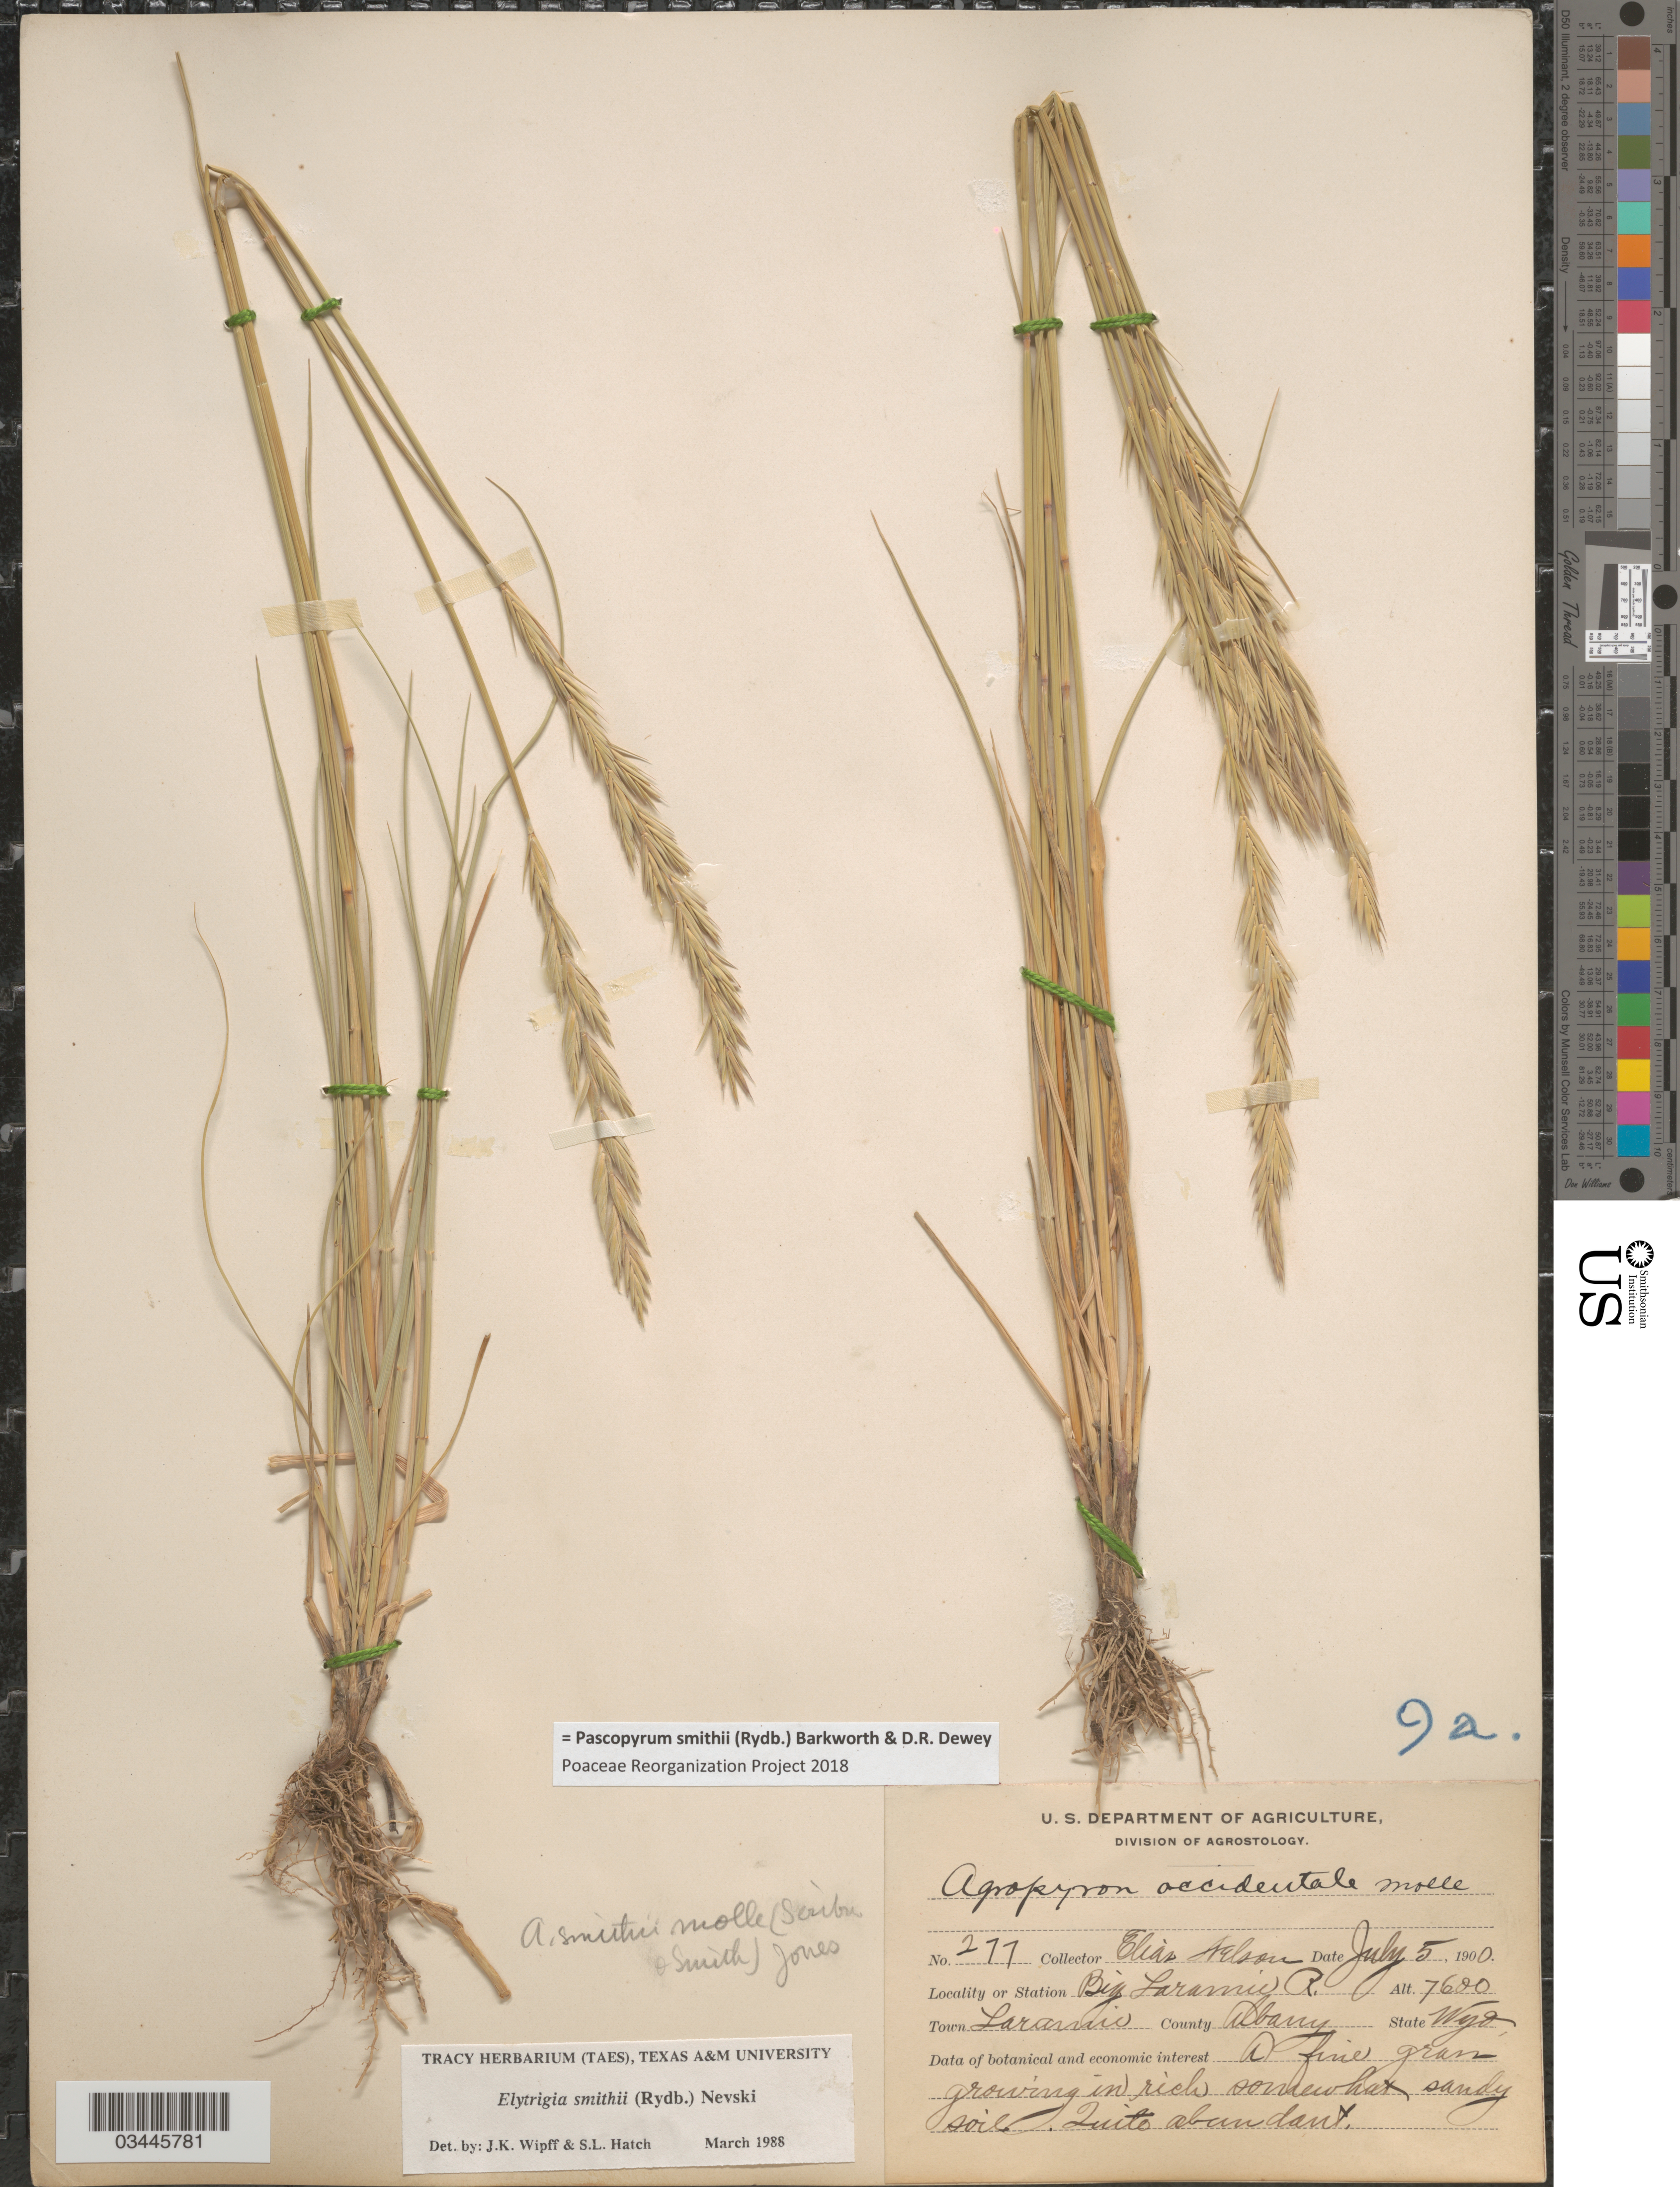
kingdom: Plantae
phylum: Tracheophyta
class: Liliopsida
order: Poales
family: Poaceae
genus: Pascopyrum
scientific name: Pascopyrum smithii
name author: (Rydb.) Barkworth & Dewey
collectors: E. Nelson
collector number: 277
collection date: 1900-07-05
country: United States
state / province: Wyoming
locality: Big Laramie R. Town Laramie. County Albany.